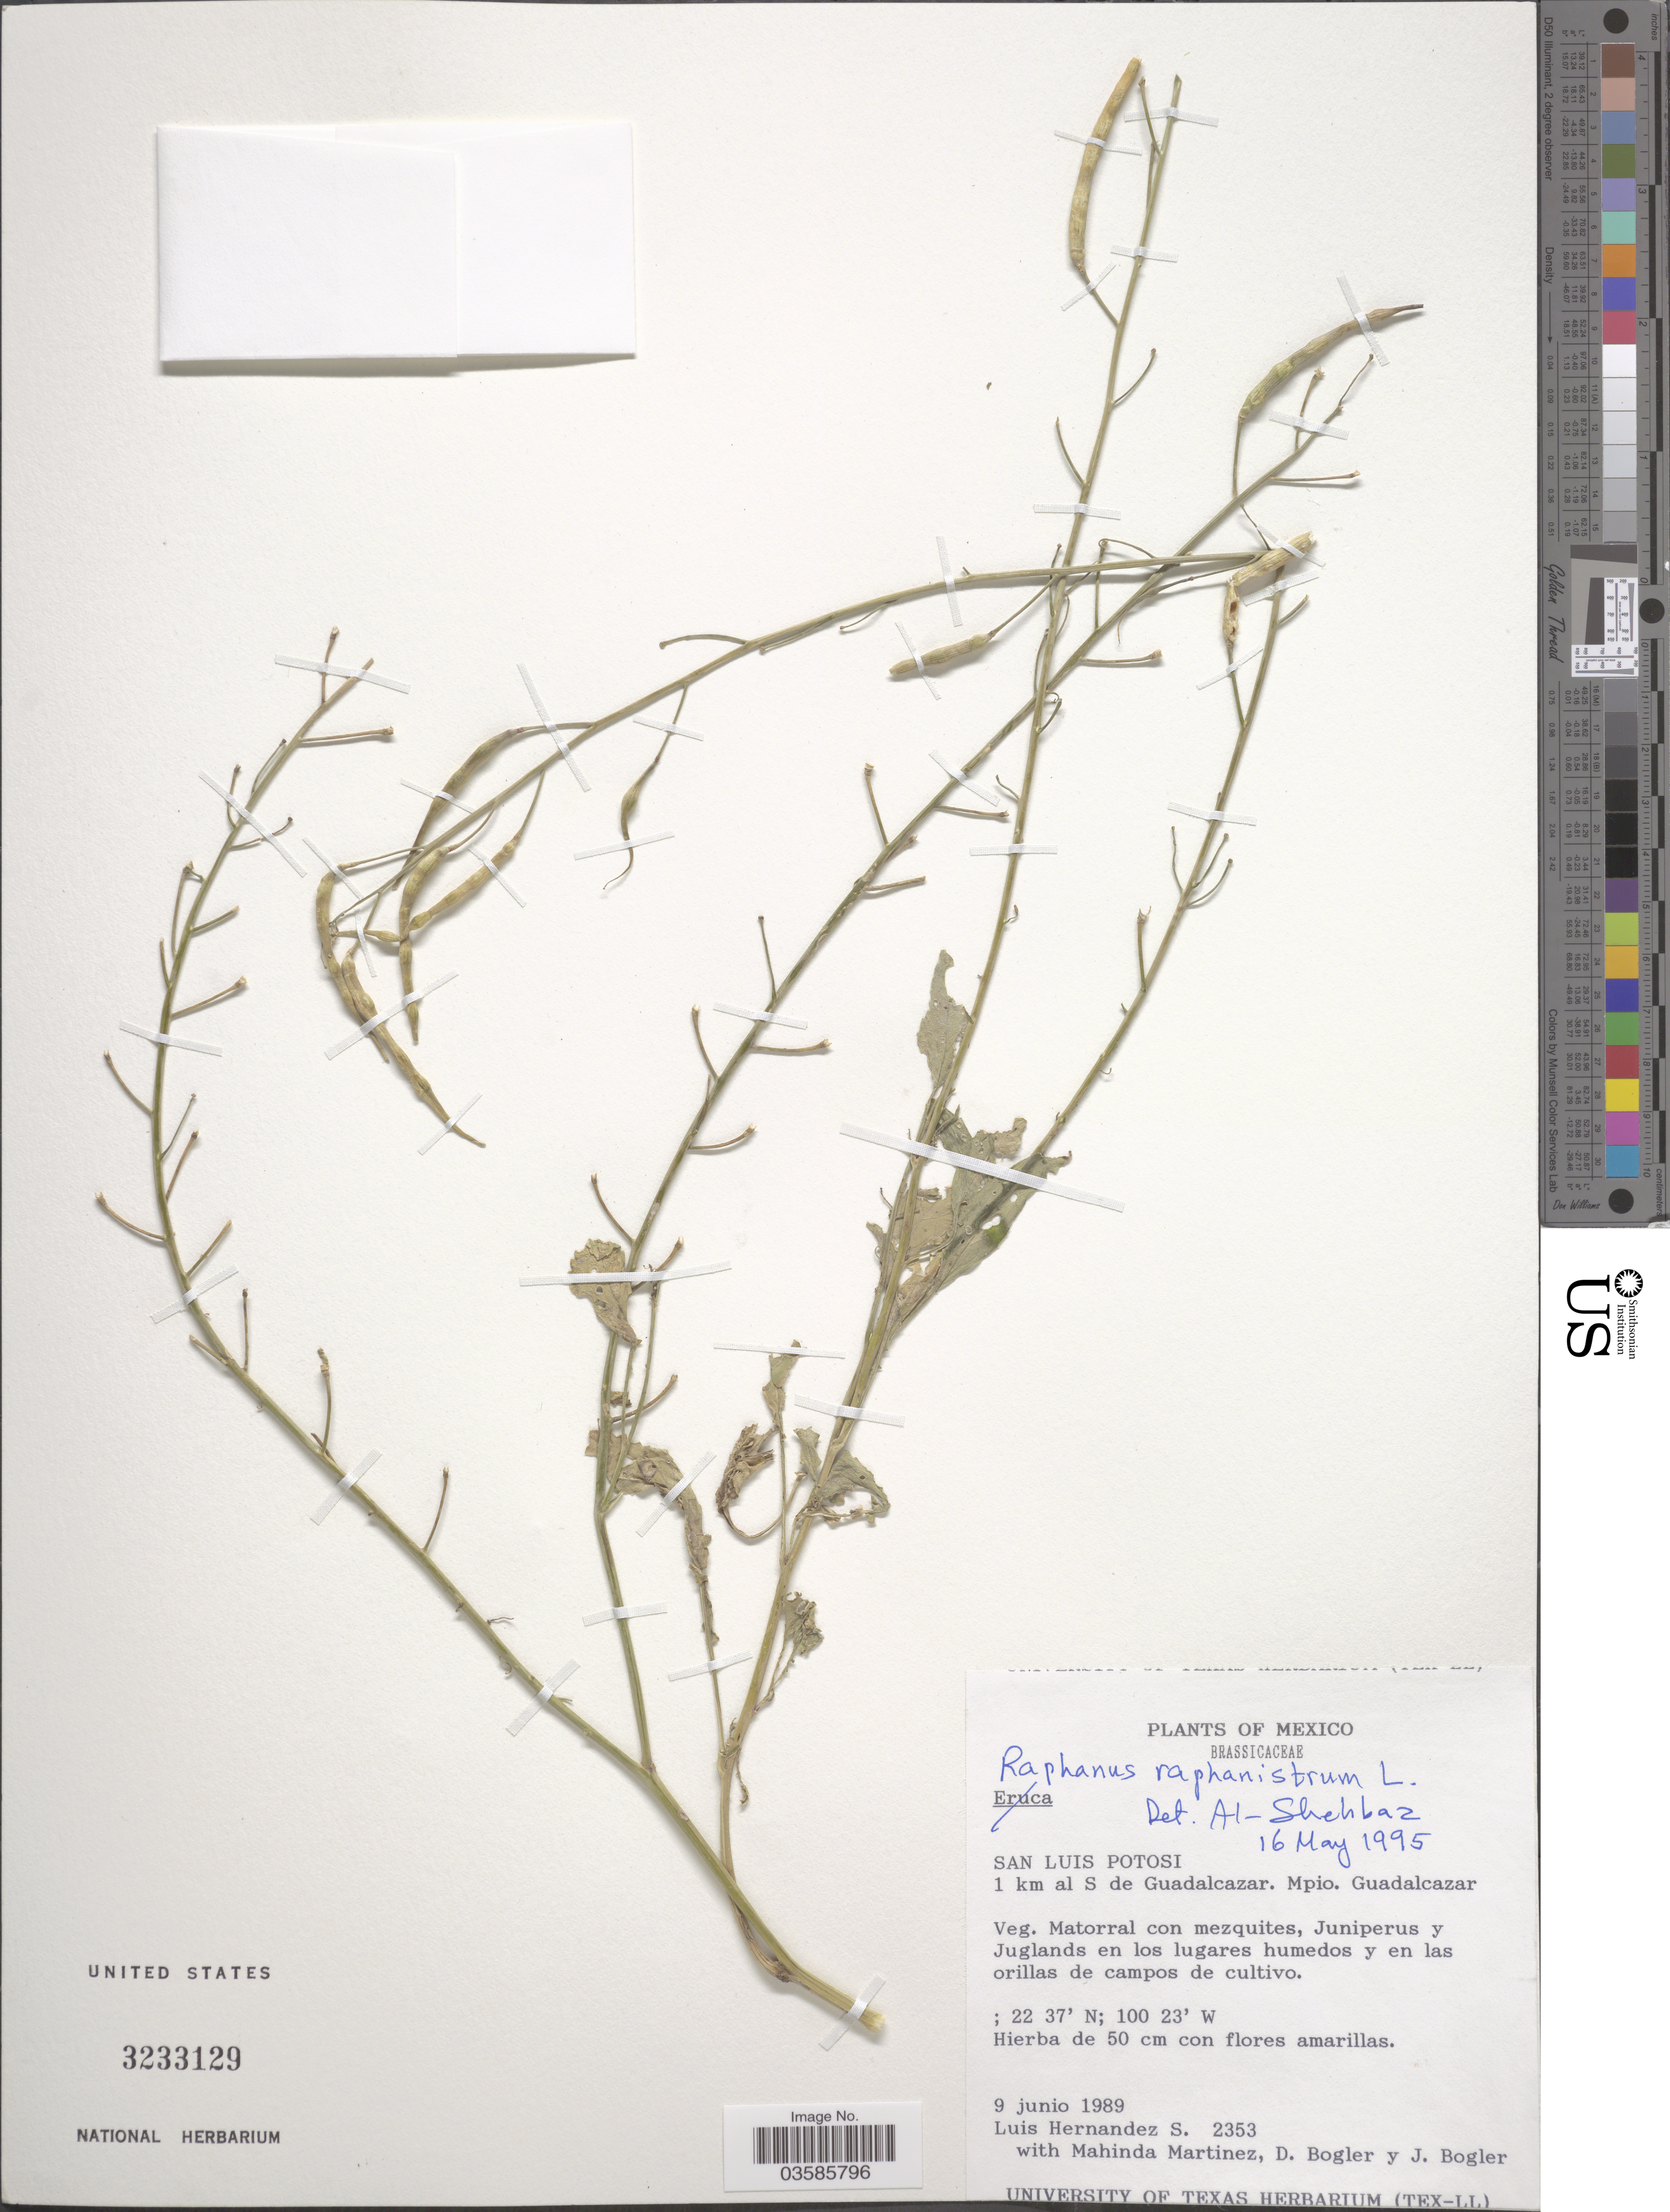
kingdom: Plantae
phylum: Tracheophyta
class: Magnoliopsida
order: Brassicales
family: Brassicaceae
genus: Raphanus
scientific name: Raphanus raphanistrum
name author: L.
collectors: L. Hernandez S., M. Martinez, D. Bogler & Bogler, J.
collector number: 2353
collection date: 1989-06-09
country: Mexico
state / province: San Luis Potosí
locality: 1 km al S de Guadalcazar. Mpio. Guadalcazar.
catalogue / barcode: US 3233129